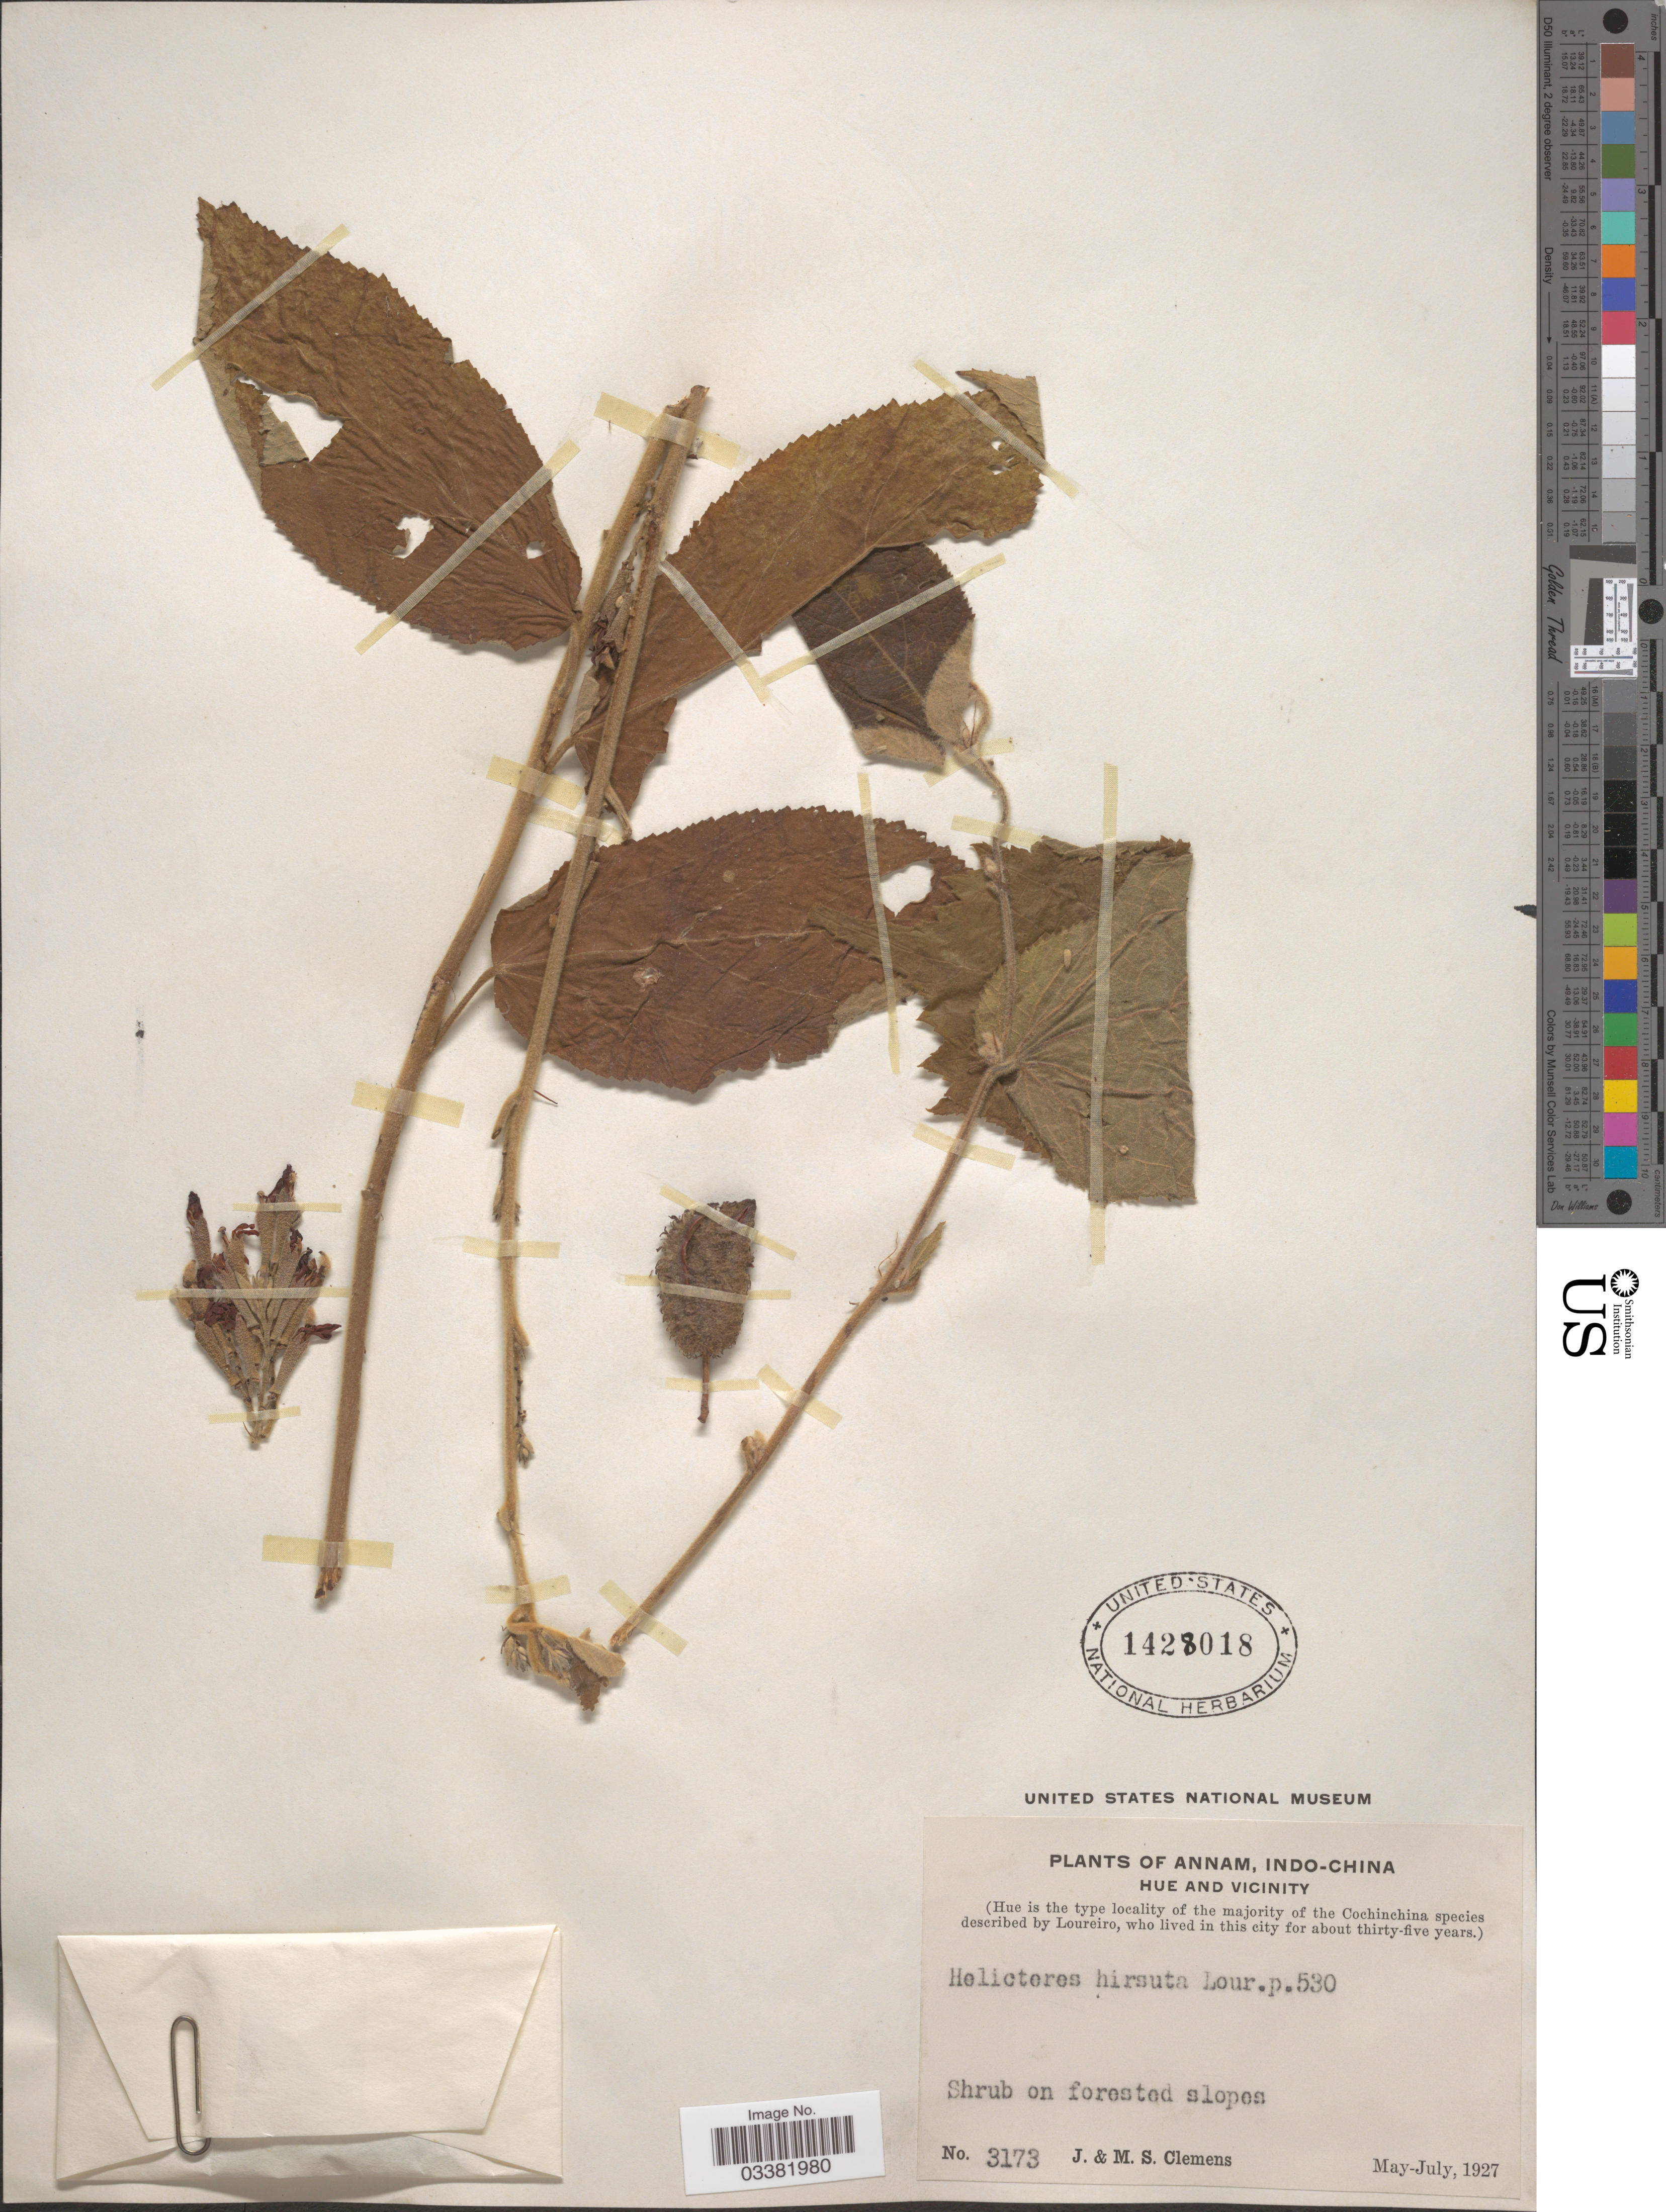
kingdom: Plantae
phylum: Tracheophyta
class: Magnoliopsida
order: Malvales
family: Malvaceae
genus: Helicteres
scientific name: Helicteres hirsuta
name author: Lour.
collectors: J. Clemens & M. S. Clemens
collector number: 3173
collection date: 1927-05/1927-07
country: Vietnam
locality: Annam, Indo-China. Hue and vicinity.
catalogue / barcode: US 1428018